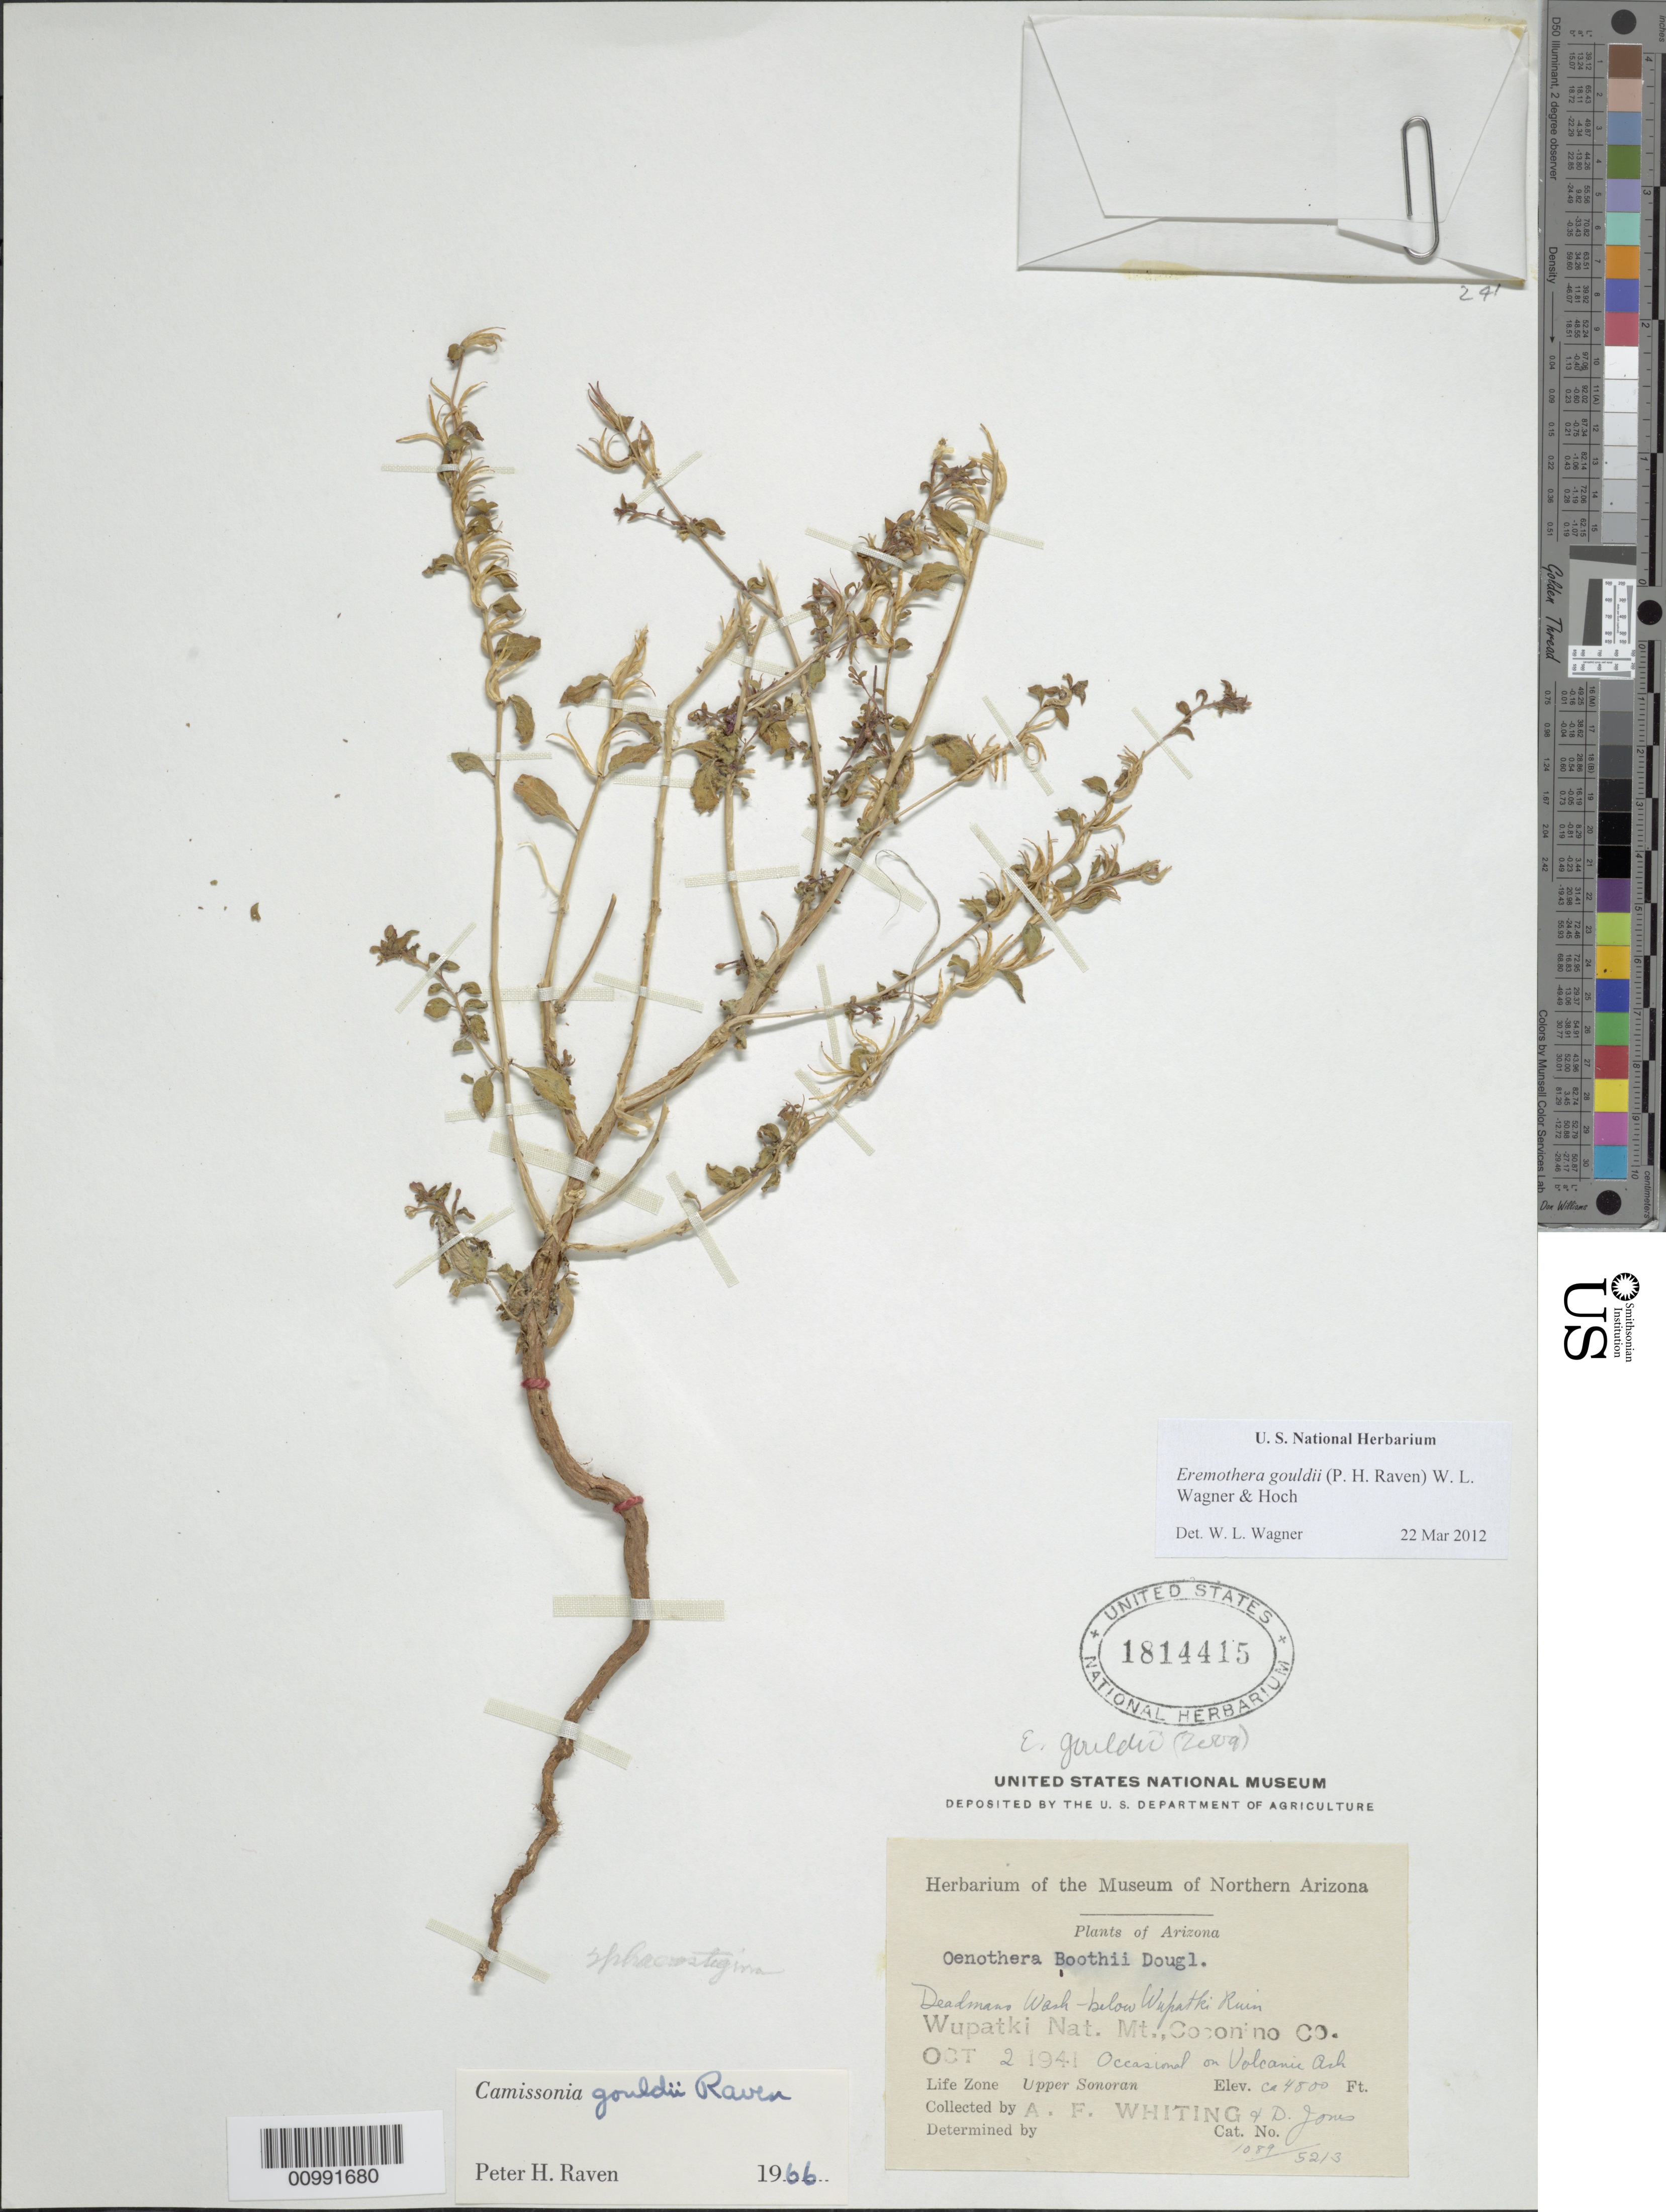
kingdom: Plantae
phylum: Tracheophyta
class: Magnoliopsida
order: Myrtales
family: Onagraceae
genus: Eremothera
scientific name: Eremothera gouldii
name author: (P.H. Raven) W.L. Wagner & Hoch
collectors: A. F. Whiting & D. Jones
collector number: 1089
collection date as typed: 02 Oct 1941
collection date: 1941-10-02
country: United States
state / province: Arizona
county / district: Coconino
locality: Wupatki National Mountain.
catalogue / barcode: US 1814415